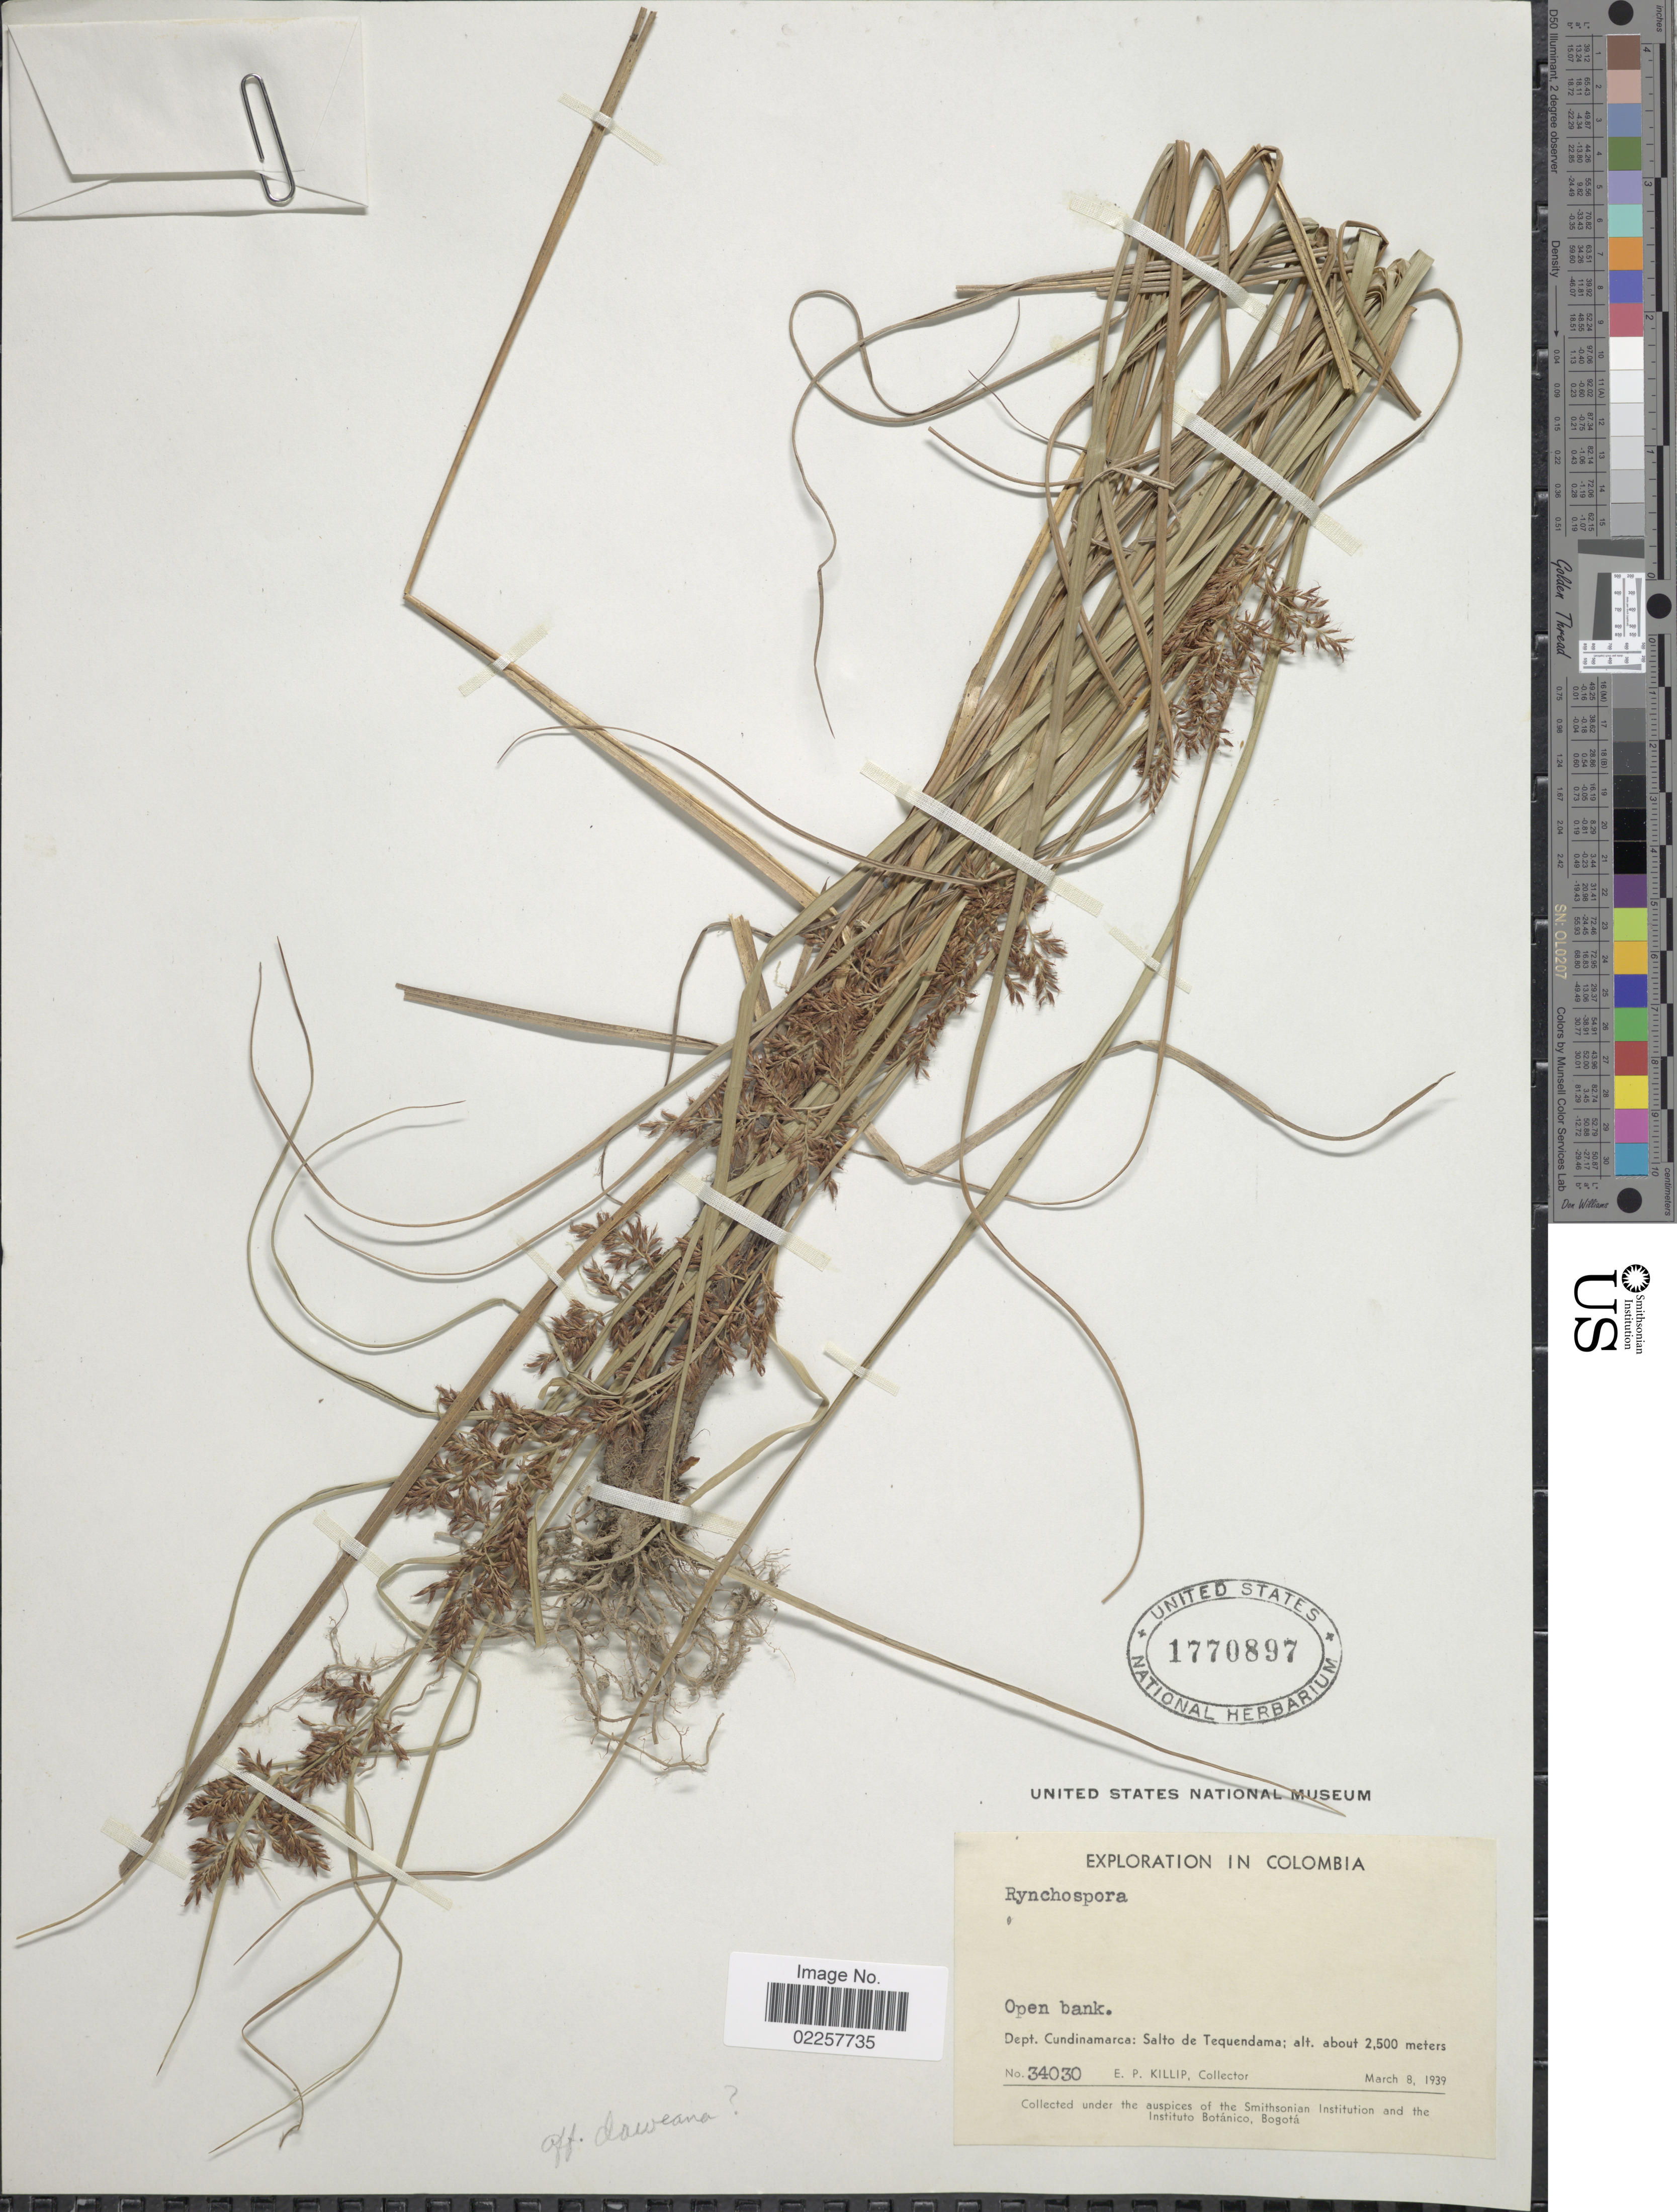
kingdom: Plantae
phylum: Tracheophyta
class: Liliopsida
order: Poales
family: Cyperaceae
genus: Rhynchospora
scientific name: Rhynchospora sp.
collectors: E. P. Killip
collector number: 34030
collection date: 1939-03-08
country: Colombia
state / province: Cundinamarca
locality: Salto de Tequendama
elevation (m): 2500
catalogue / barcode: US 1770897